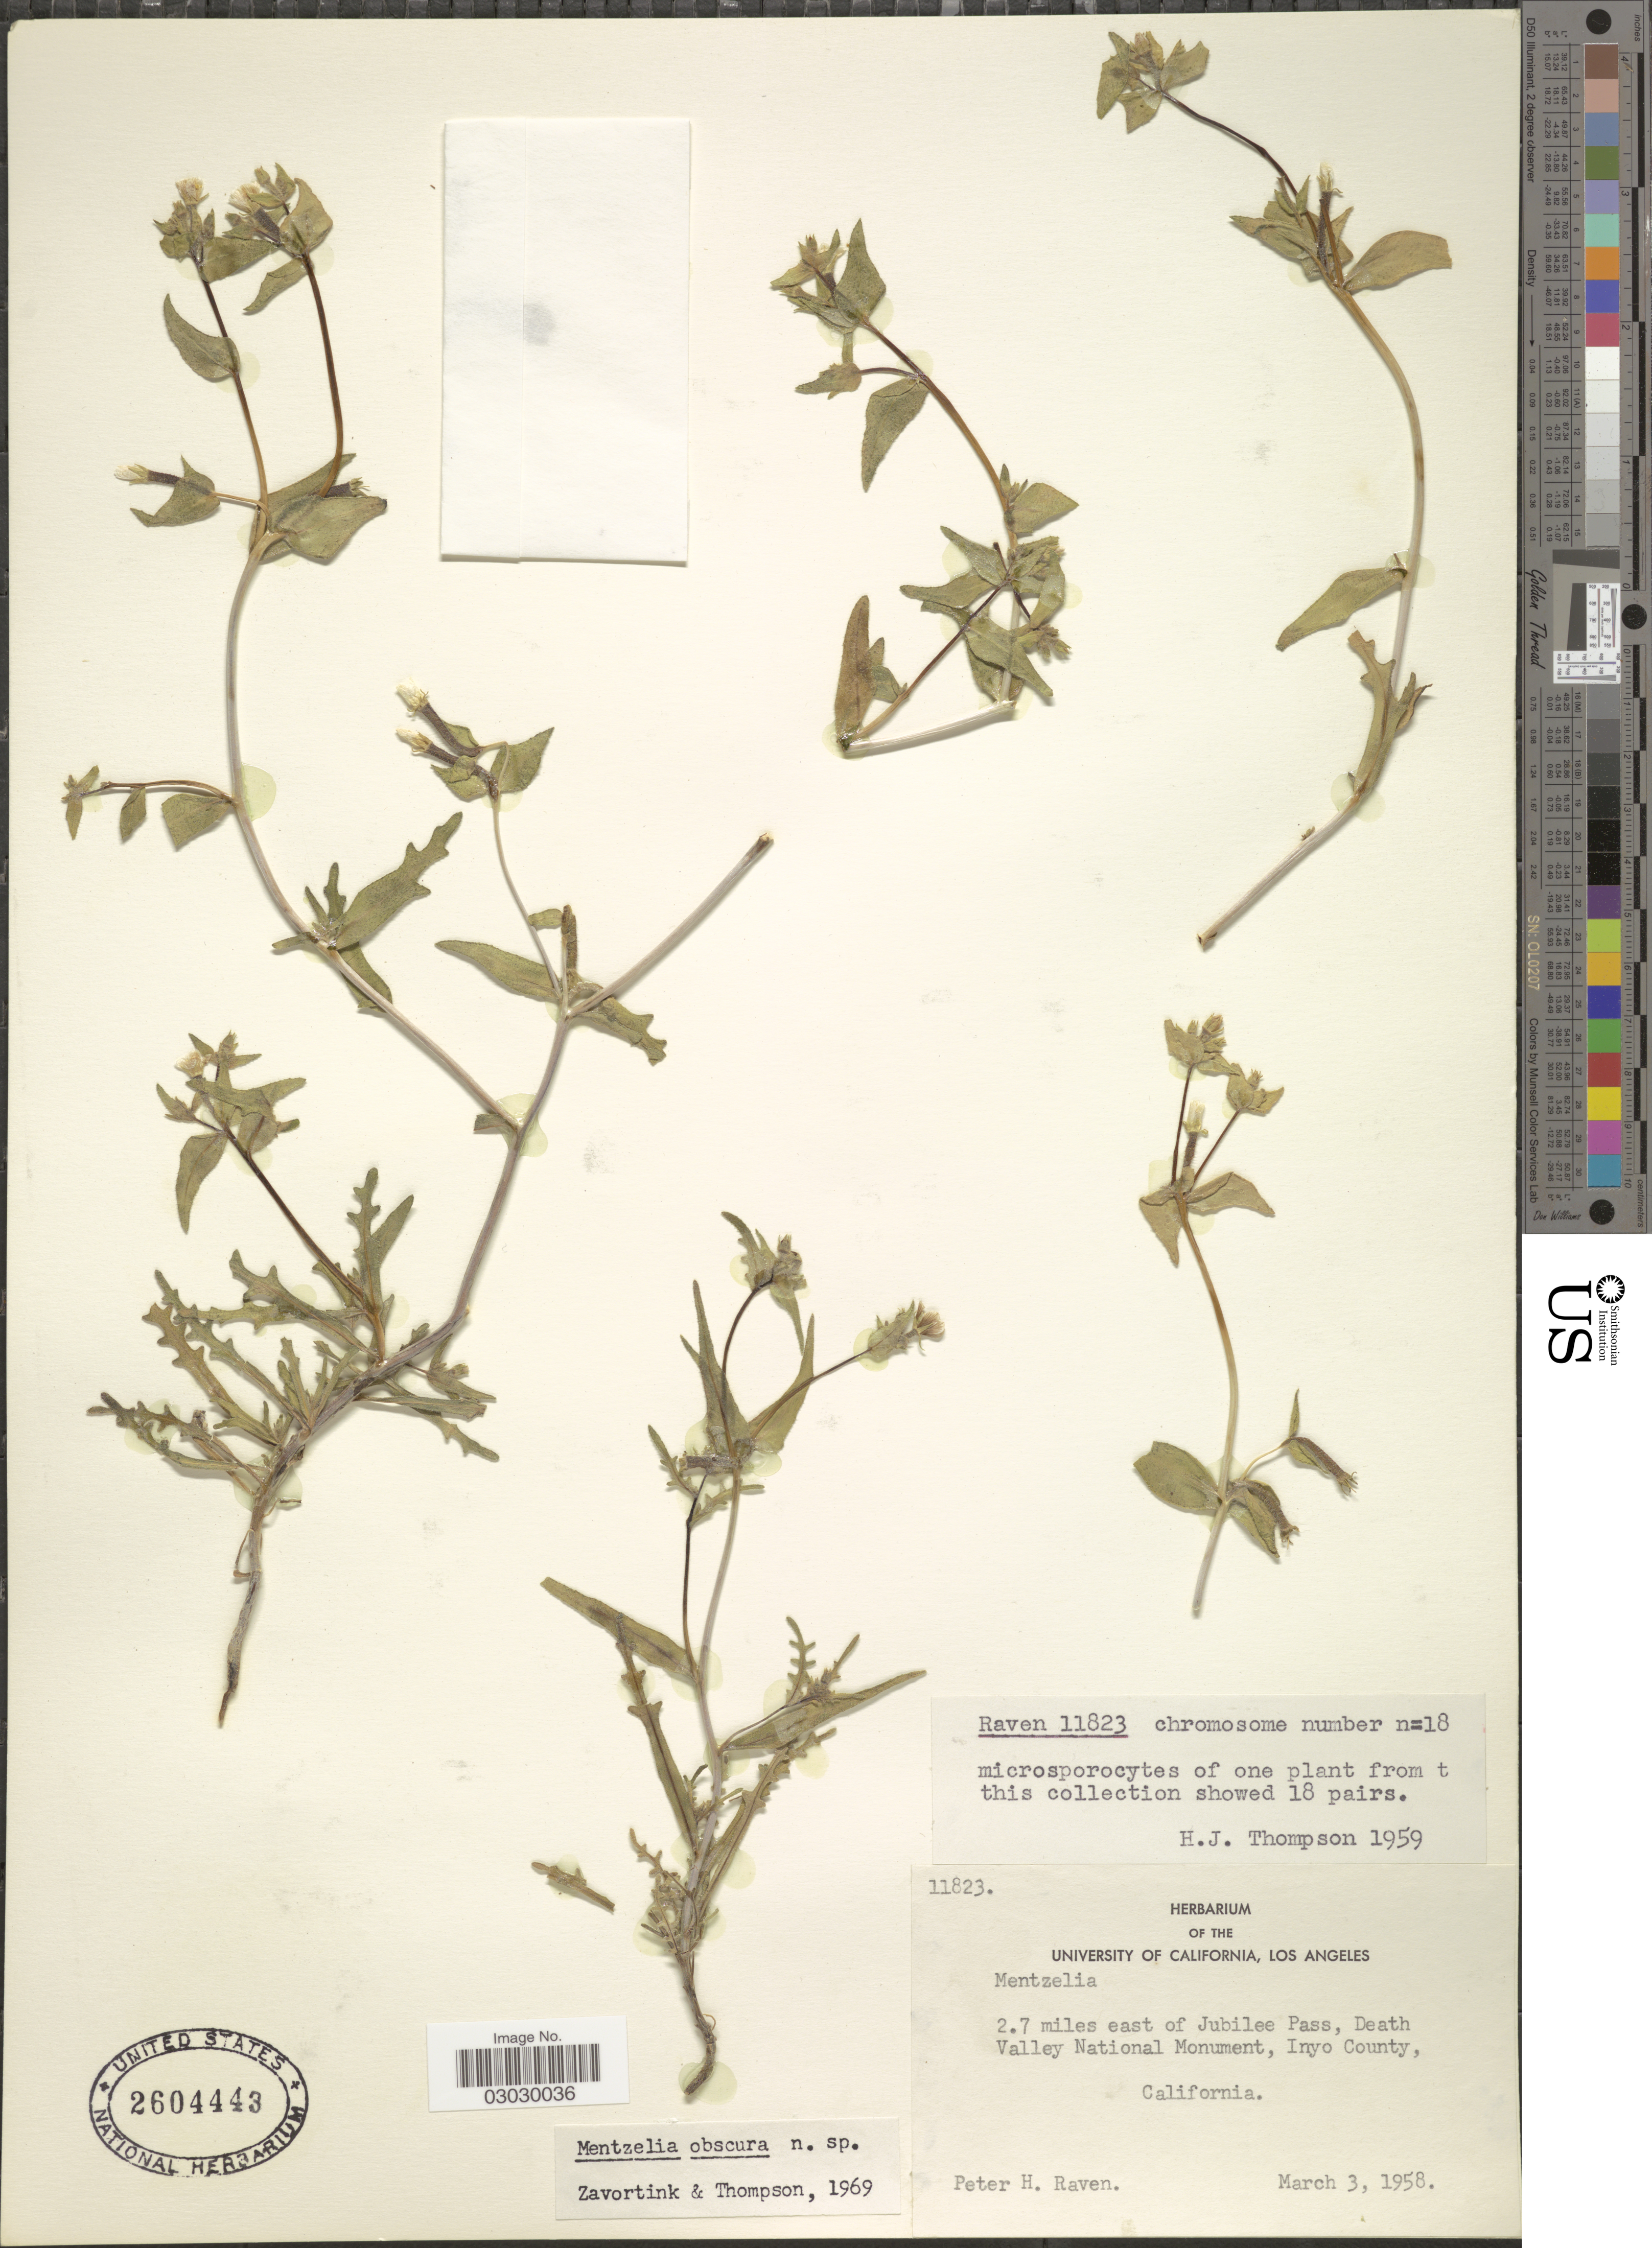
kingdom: Plantae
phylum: Tracheophyta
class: Magnoliopsida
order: Cornales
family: Loasaceae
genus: Mentzelia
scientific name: Mentzelia obscura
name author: H.J. Thomps. & J.E. Roberts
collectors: P. Raven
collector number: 11823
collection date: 1958-03-03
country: United States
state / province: California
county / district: Inyo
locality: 2.7 miles east of Jubilee Pass, Death Valley National Monument, Inyo County.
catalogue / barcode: US 2604443